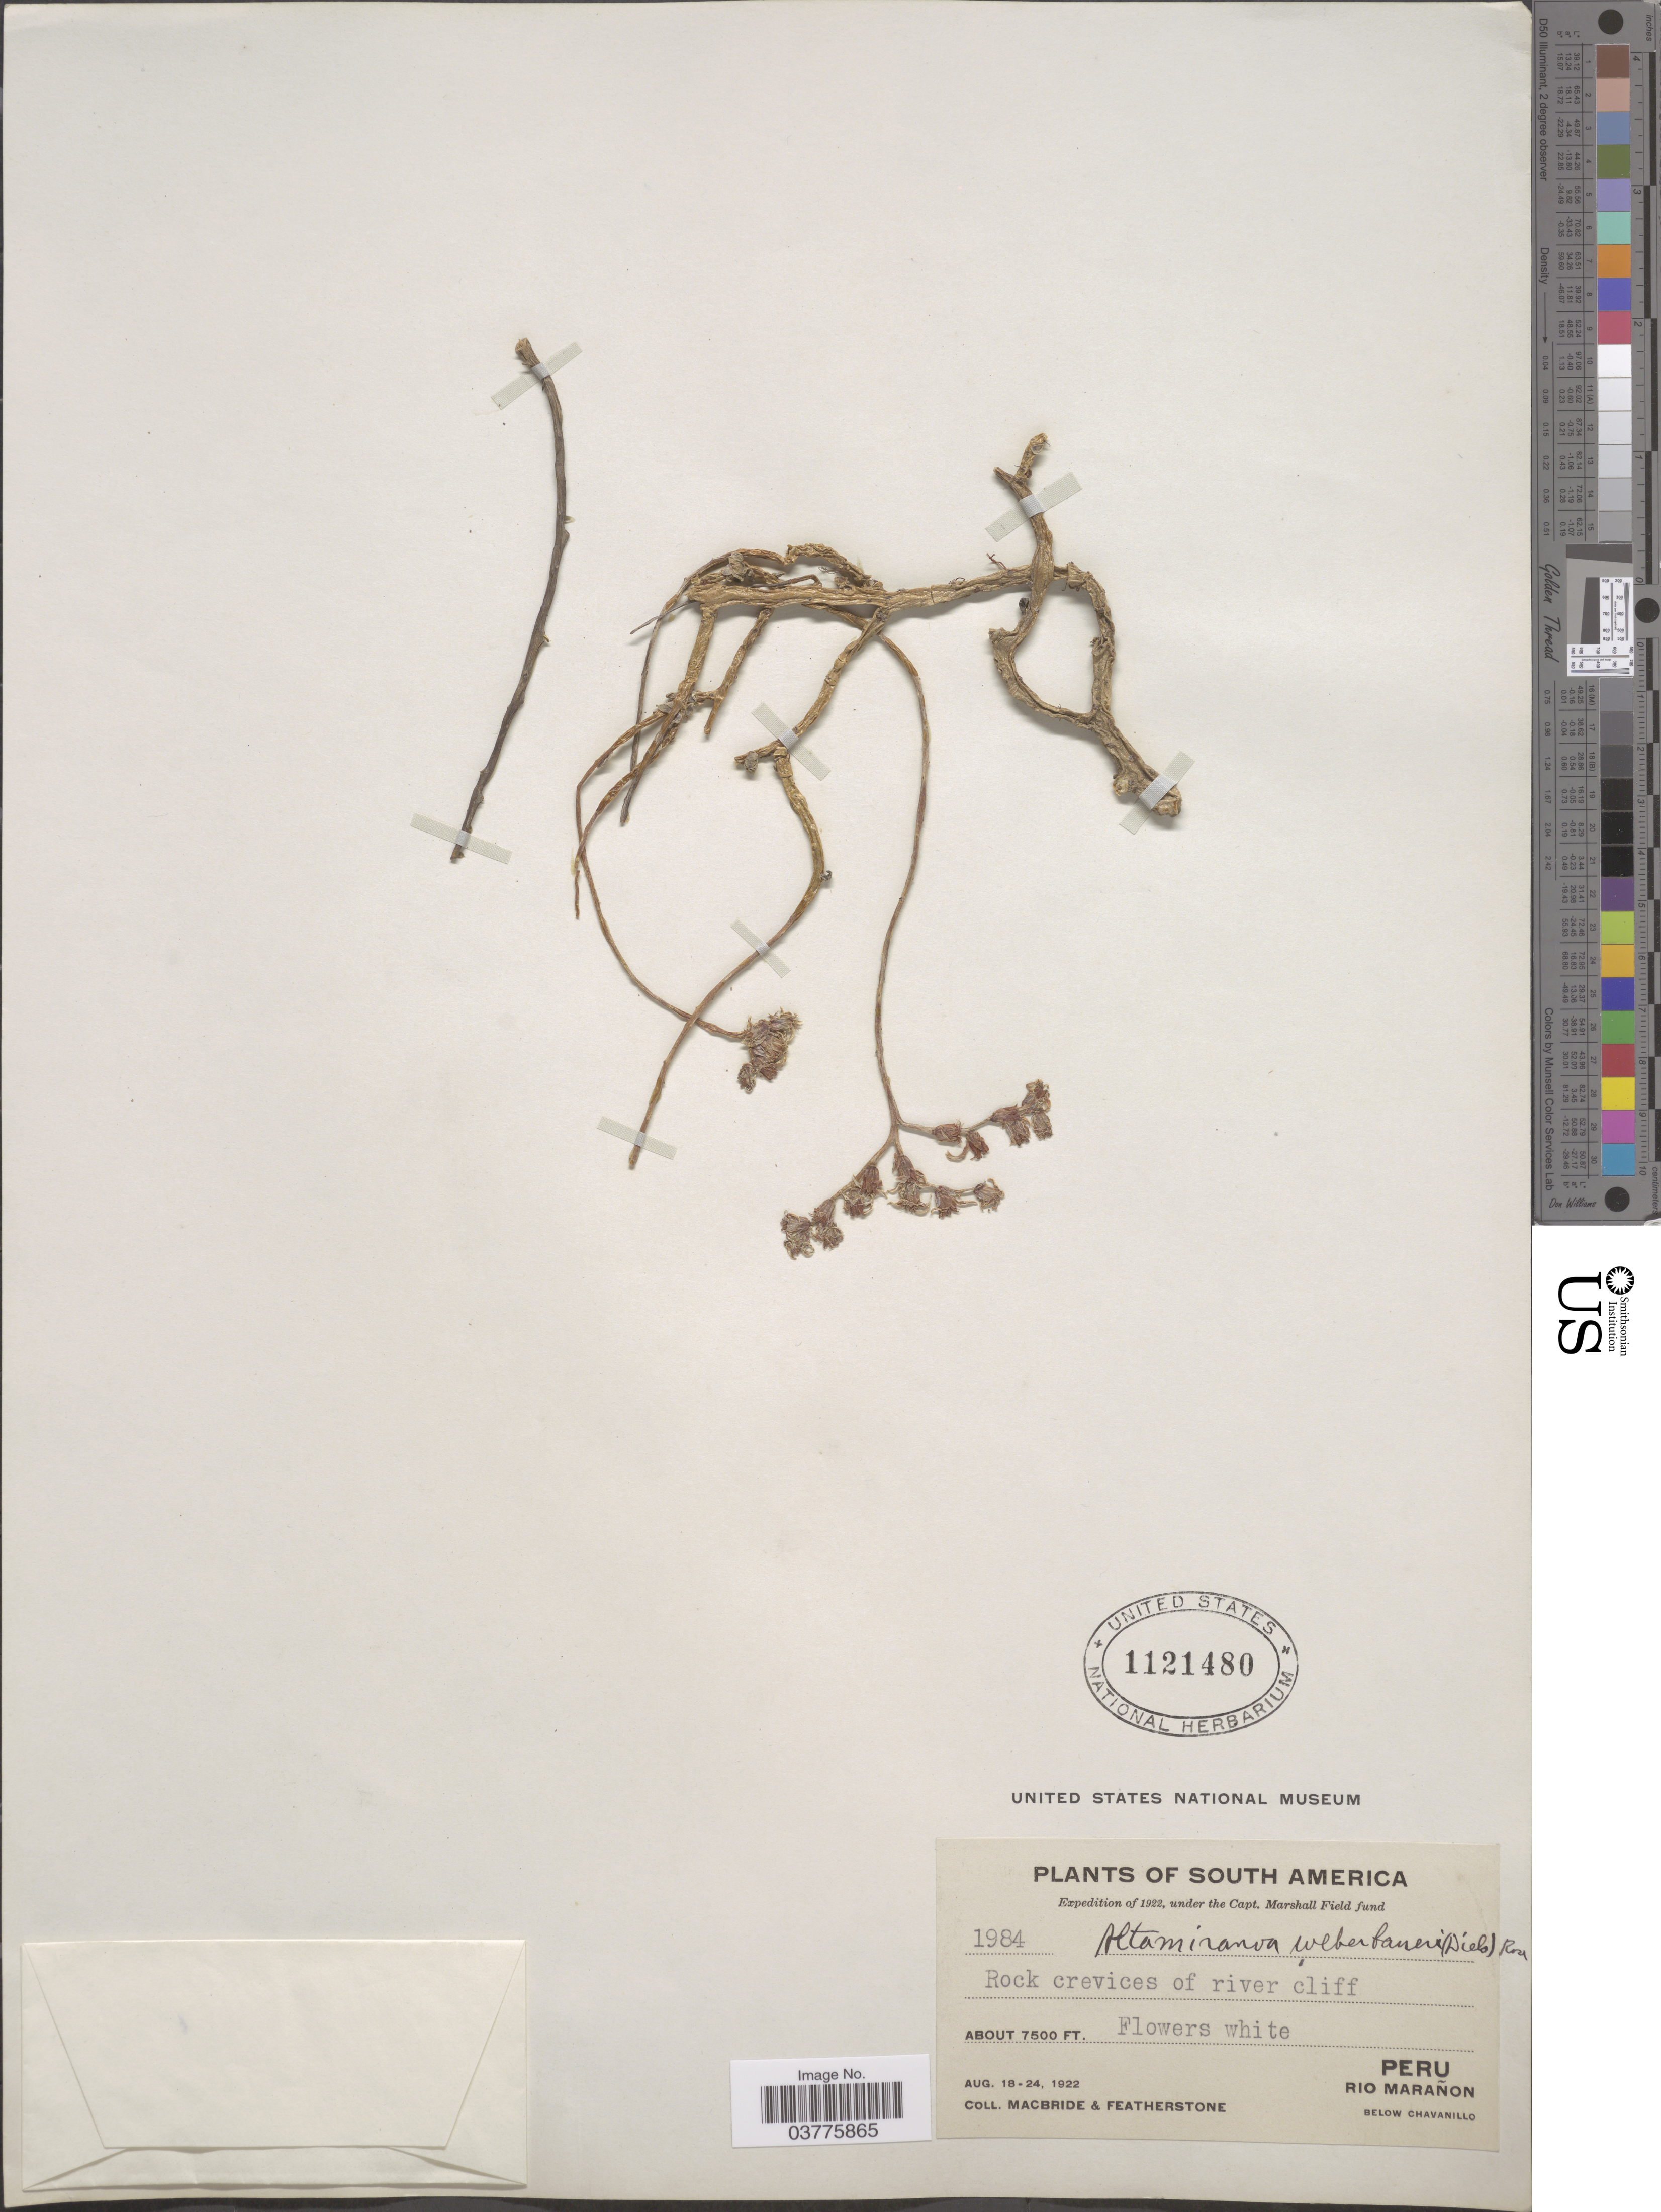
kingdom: Plantae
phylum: Tracheophyta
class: Magnoliopsida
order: Saxifragales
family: Crassulaceae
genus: Sedum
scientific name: Sedum weberbaueri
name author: (Diels) Thiede & 't Hart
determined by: Pino, Guillermo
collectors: Macbride, -- & -. Featherstone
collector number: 1984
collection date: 1922-08-18/1922-08-24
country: Peru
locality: Rio Marañon. Below Chavanillo.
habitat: Rock crevices of river cliff.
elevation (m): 2286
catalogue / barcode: US 1121480